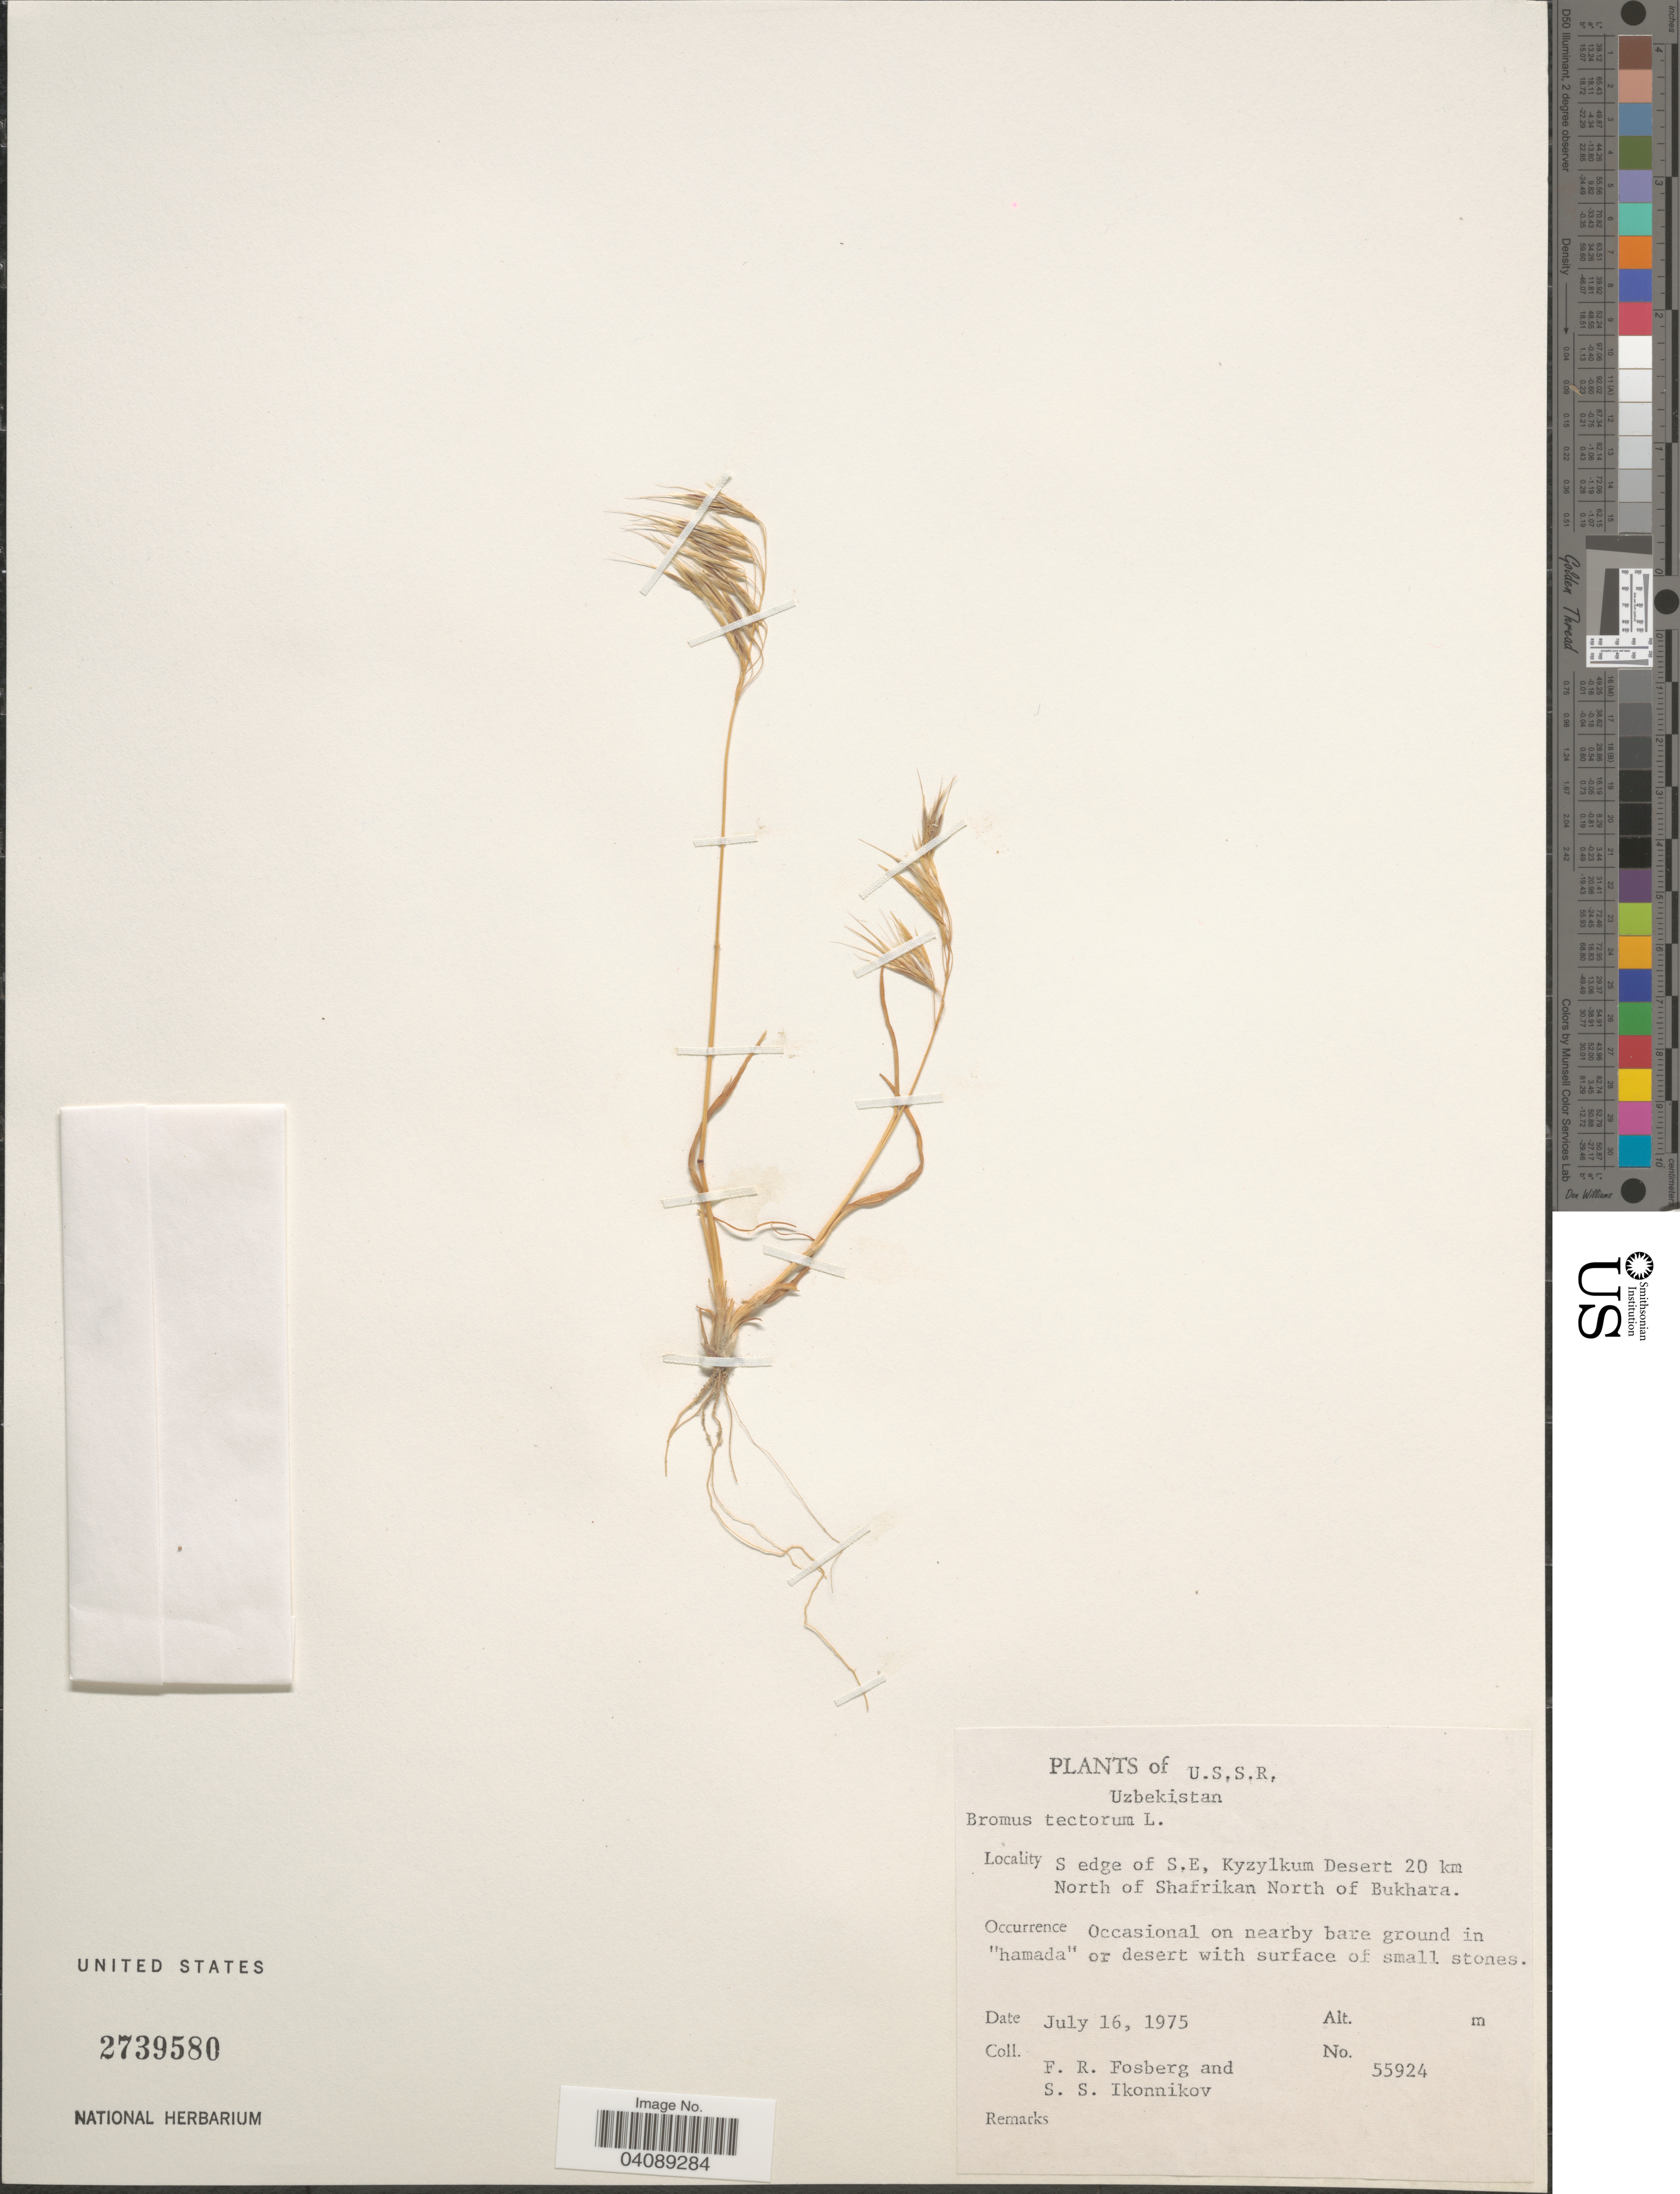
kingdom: Plantae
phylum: Tracheophyta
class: Liliopsida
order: Poales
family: Poaceae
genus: Bromus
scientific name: Bromus tectorum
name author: L.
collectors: F. R. Fosberg & S. Ikonnikov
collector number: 55924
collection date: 1975-07-16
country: Uzbekistan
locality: U.S.S.R. S edge of S.E, Kyzylkum Desert 20 km North of Shafrikan North of Bukhara.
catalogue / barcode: US 2739580